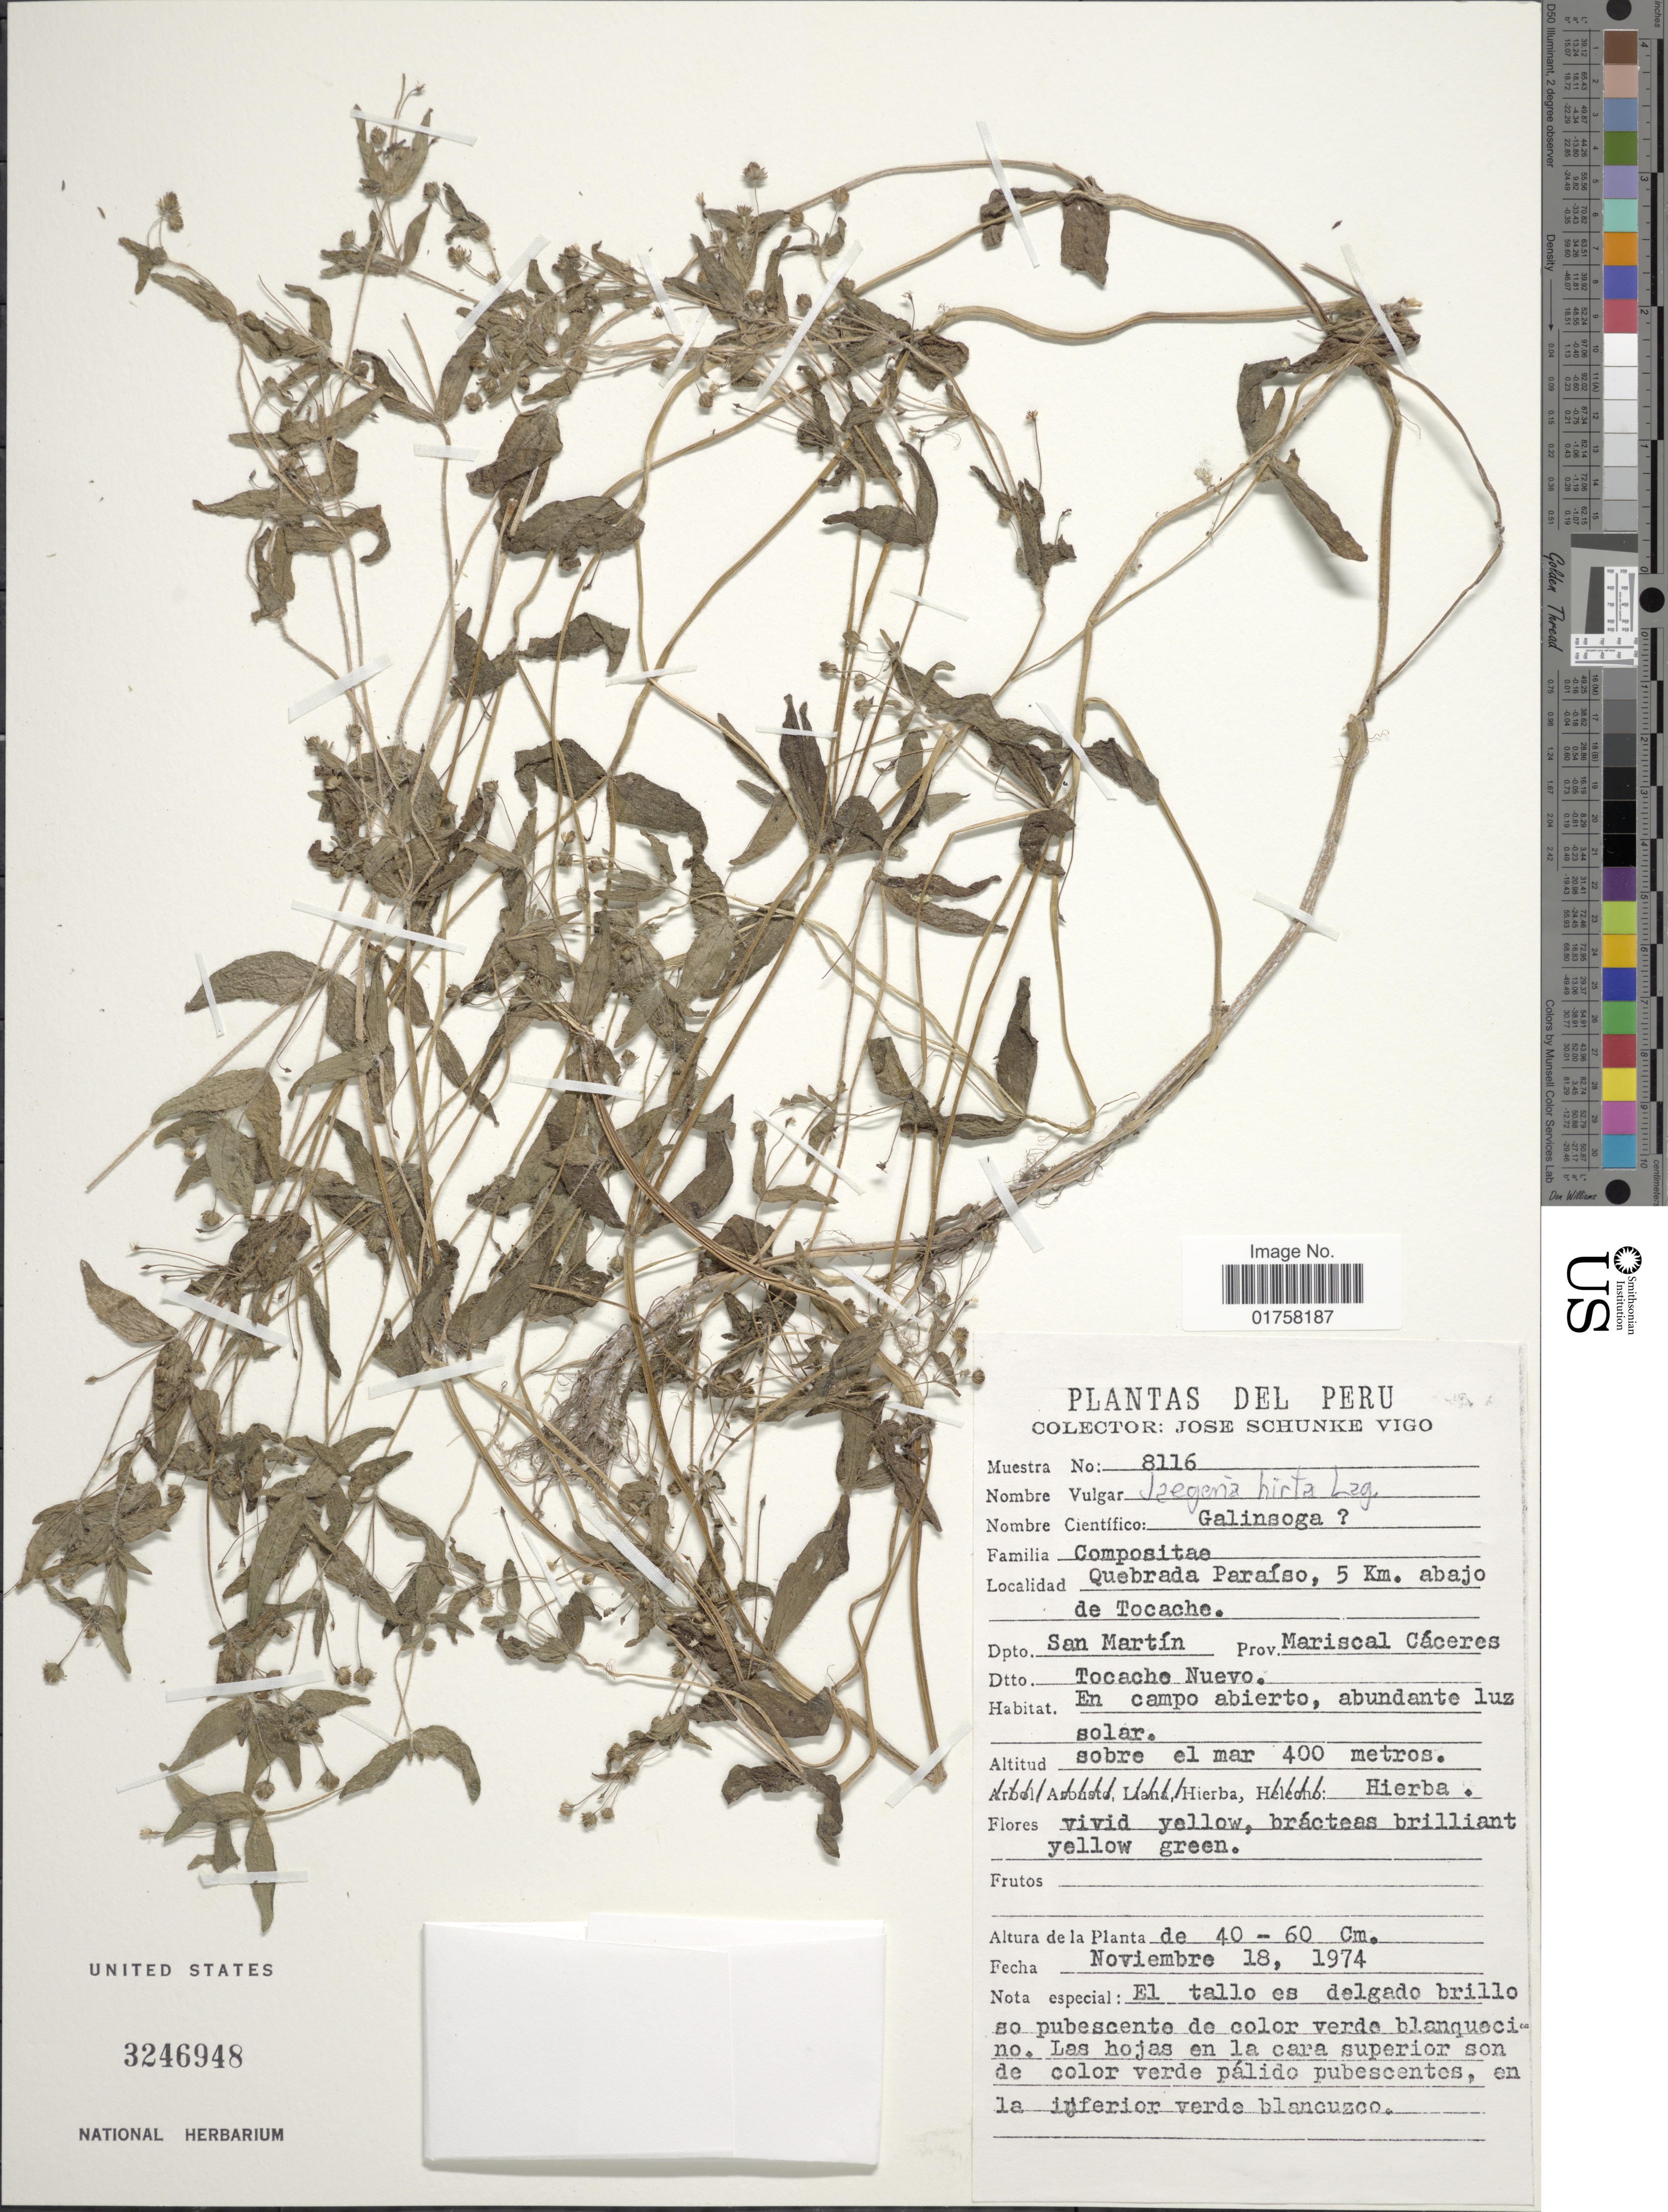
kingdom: Plantae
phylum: Tracheophyta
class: Magnoliopsida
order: Asterales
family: Asteraceae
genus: Jaegeria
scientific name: Jaegeria hirta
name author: (Lag.) Less.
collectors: J. Schunke Vigo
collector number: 8116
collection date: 1974-11-18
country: Peru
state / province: San Martín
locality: Quebrada Paraíso, 5 Km. abajo de Tocache, Prov. Mariscal Cáceres, Dtto. Tocache Nuevo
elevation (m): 400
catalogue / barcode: US 3246948